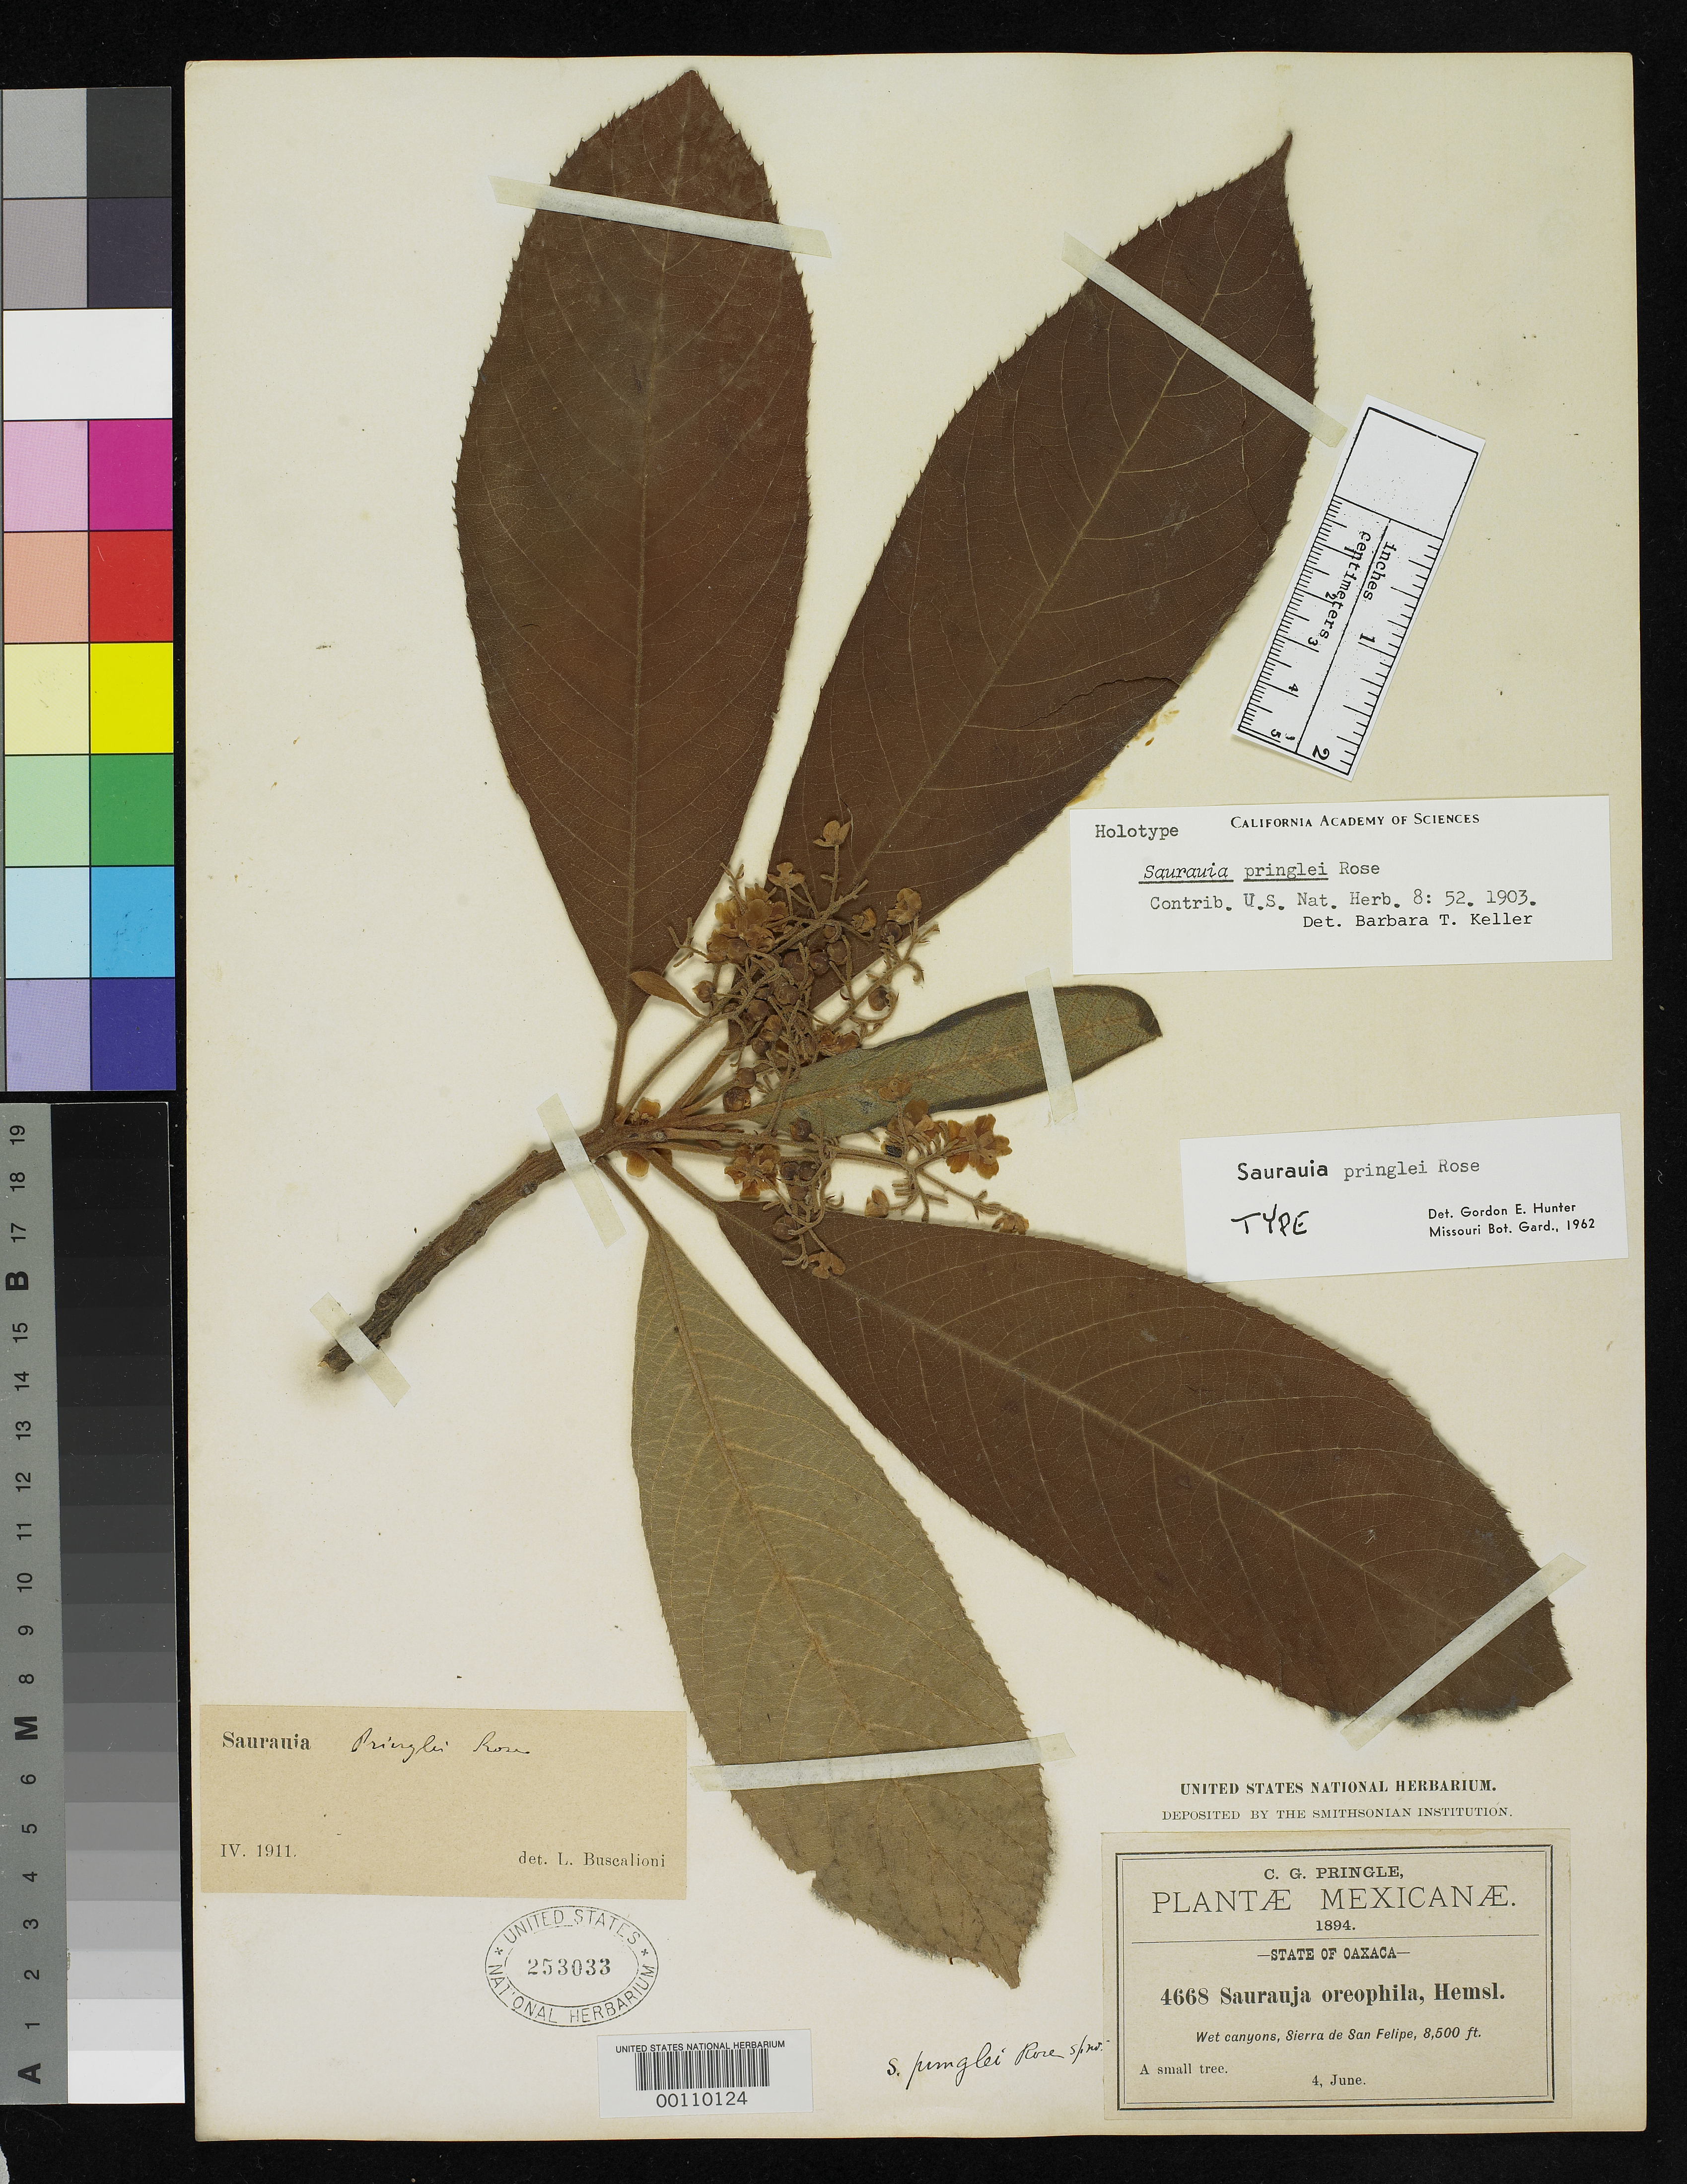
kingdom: Plantae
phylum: Tracheophyta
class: Magnoliopsida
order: Ericales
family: Actinidiaceae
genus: Saurauia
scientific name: Saurauia pringlei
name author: Rose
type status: Holotype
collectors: C. G. Pringle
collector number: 4668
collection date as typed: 04 Jun 1894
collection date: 1894-06-04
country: Mexico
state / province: Oaxaca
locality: Sierra San Felipe.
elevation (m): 2550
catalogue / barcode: US 253033